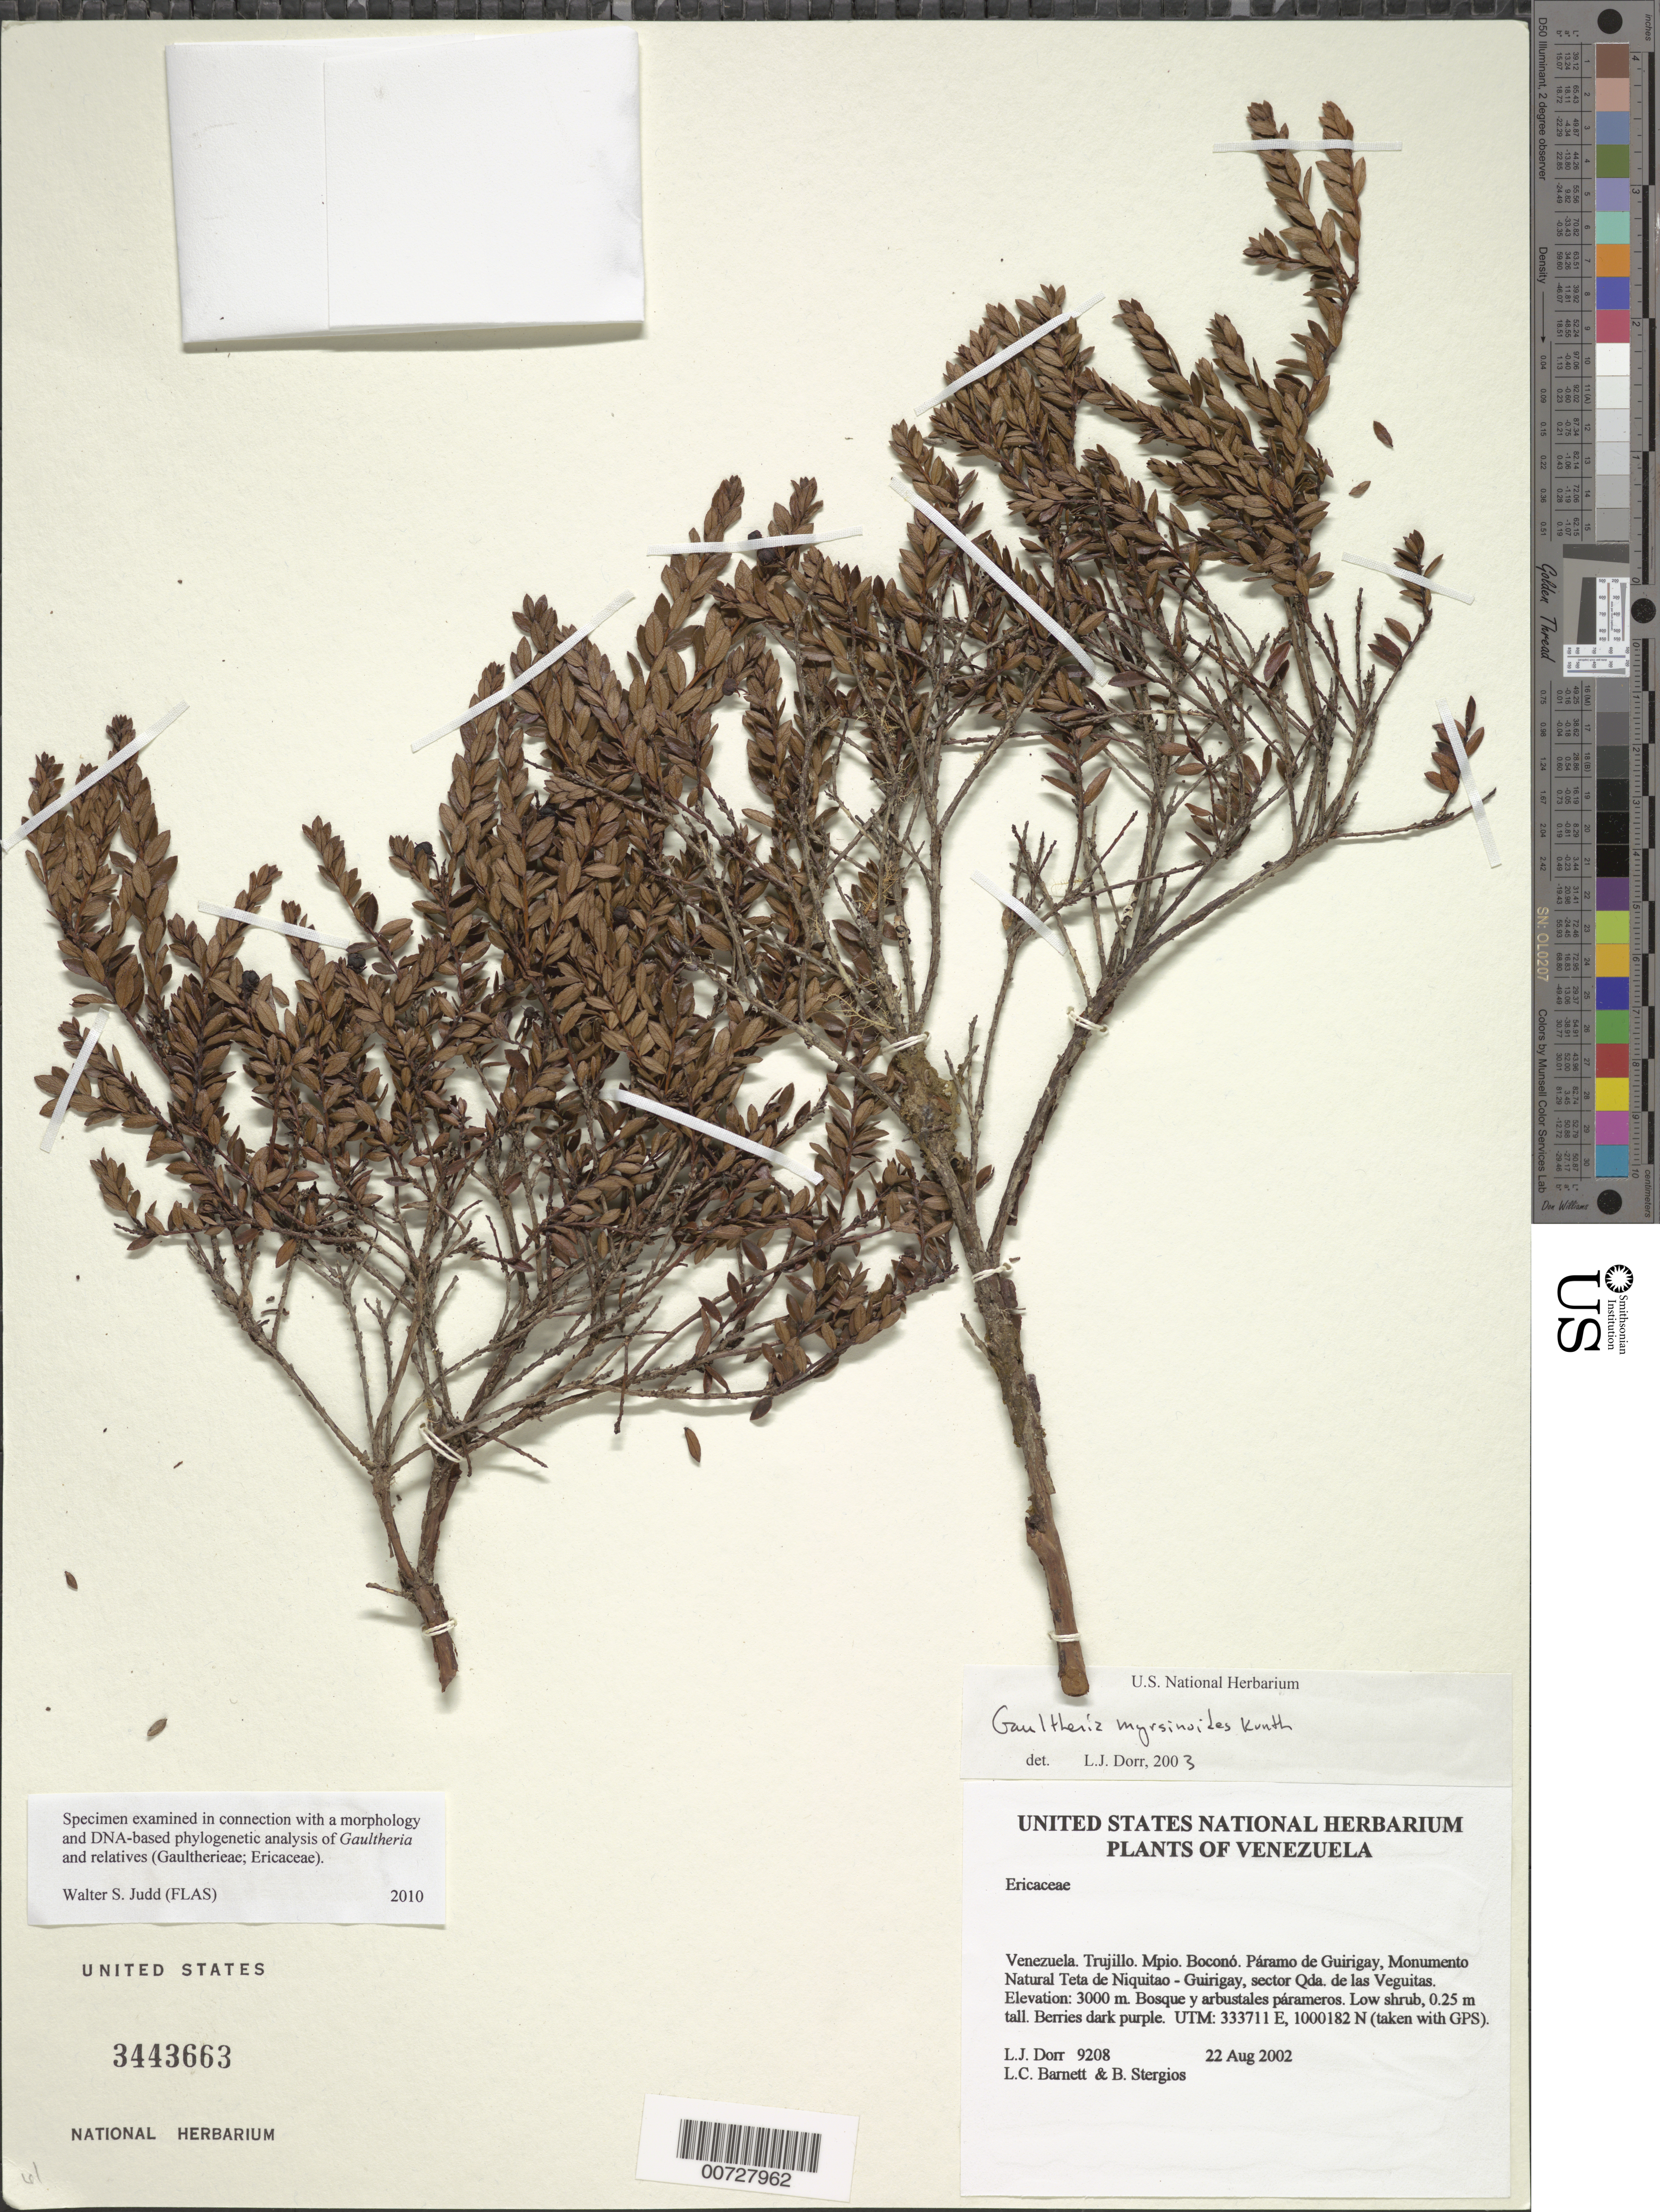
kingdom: Plantae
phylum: Tracheophyta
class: Magnoliopsida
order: Ericales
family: Ericaceae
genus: Gaultheria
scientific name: Gaultheria myrsinoides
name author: Kunth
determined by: Dorr, L. J., (BOT), Smithsonian Institution - National Museum of Natural History (UNITED STATES)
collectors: L. J. Dorr, L. C. Barnett & B. G. Stergios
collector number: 9208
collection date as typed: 22 Aug 2002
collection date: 2002-08-22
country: Venezuela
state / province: Trujillo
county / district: Boconó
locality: Páramo de Guirigay, Monumento Natural Teta de Niquitao - Guirigay, sector Las Veguitas.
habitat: Bosque y arbustales párameros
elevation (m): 3000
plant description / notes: NY, PORT, US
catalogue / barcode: US 3443663